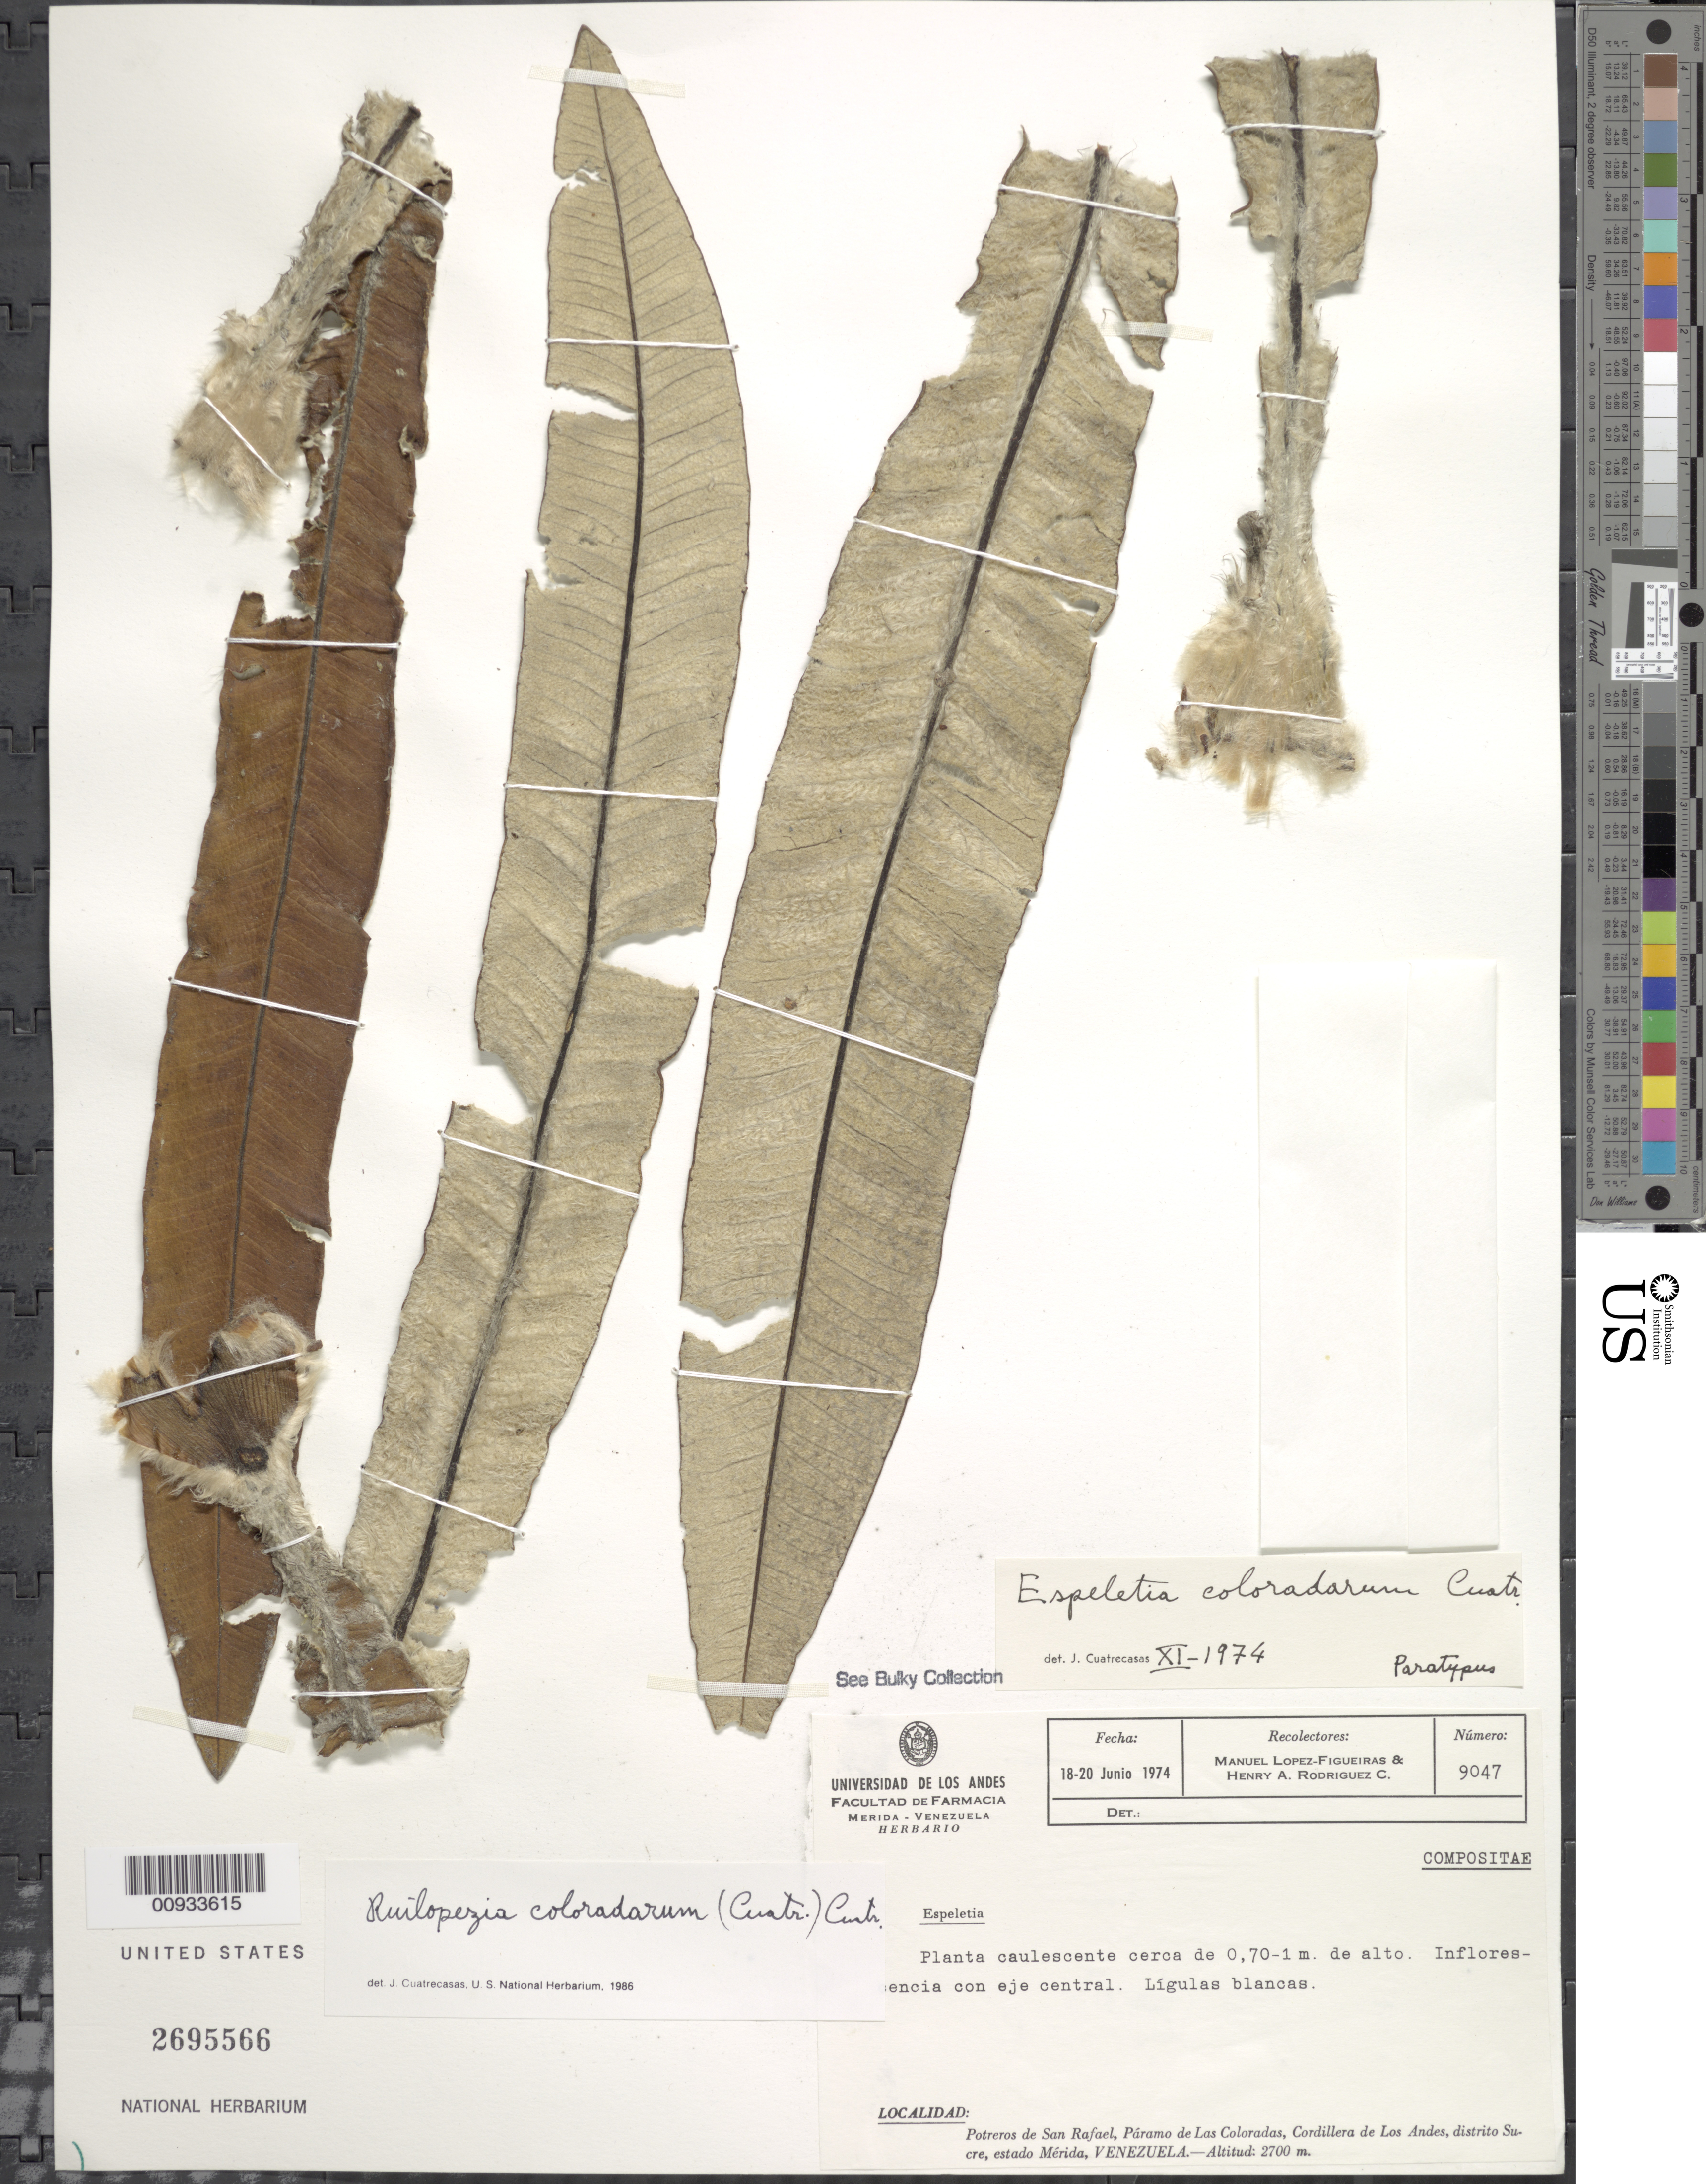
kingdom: Plantae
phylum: Tracheophyta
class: Magnoliopsida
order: Asterales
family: Asteraceae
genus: Ruilopezia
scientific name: Ruilopezia coloradarum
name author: (Cuatrec.) Cuatrec.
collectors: M. López Figueiras & H. A. Rodriguez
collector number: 9047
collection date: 1974-06-18/1974-06-20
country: Venezuela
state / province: Mérida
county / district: Sucre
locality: Páramo de Las Coloradas. Potreros de San Rafael, Páramo de Las Coloradas, Cordillera de los Andes.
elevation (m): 2700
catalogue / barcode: US 2695566